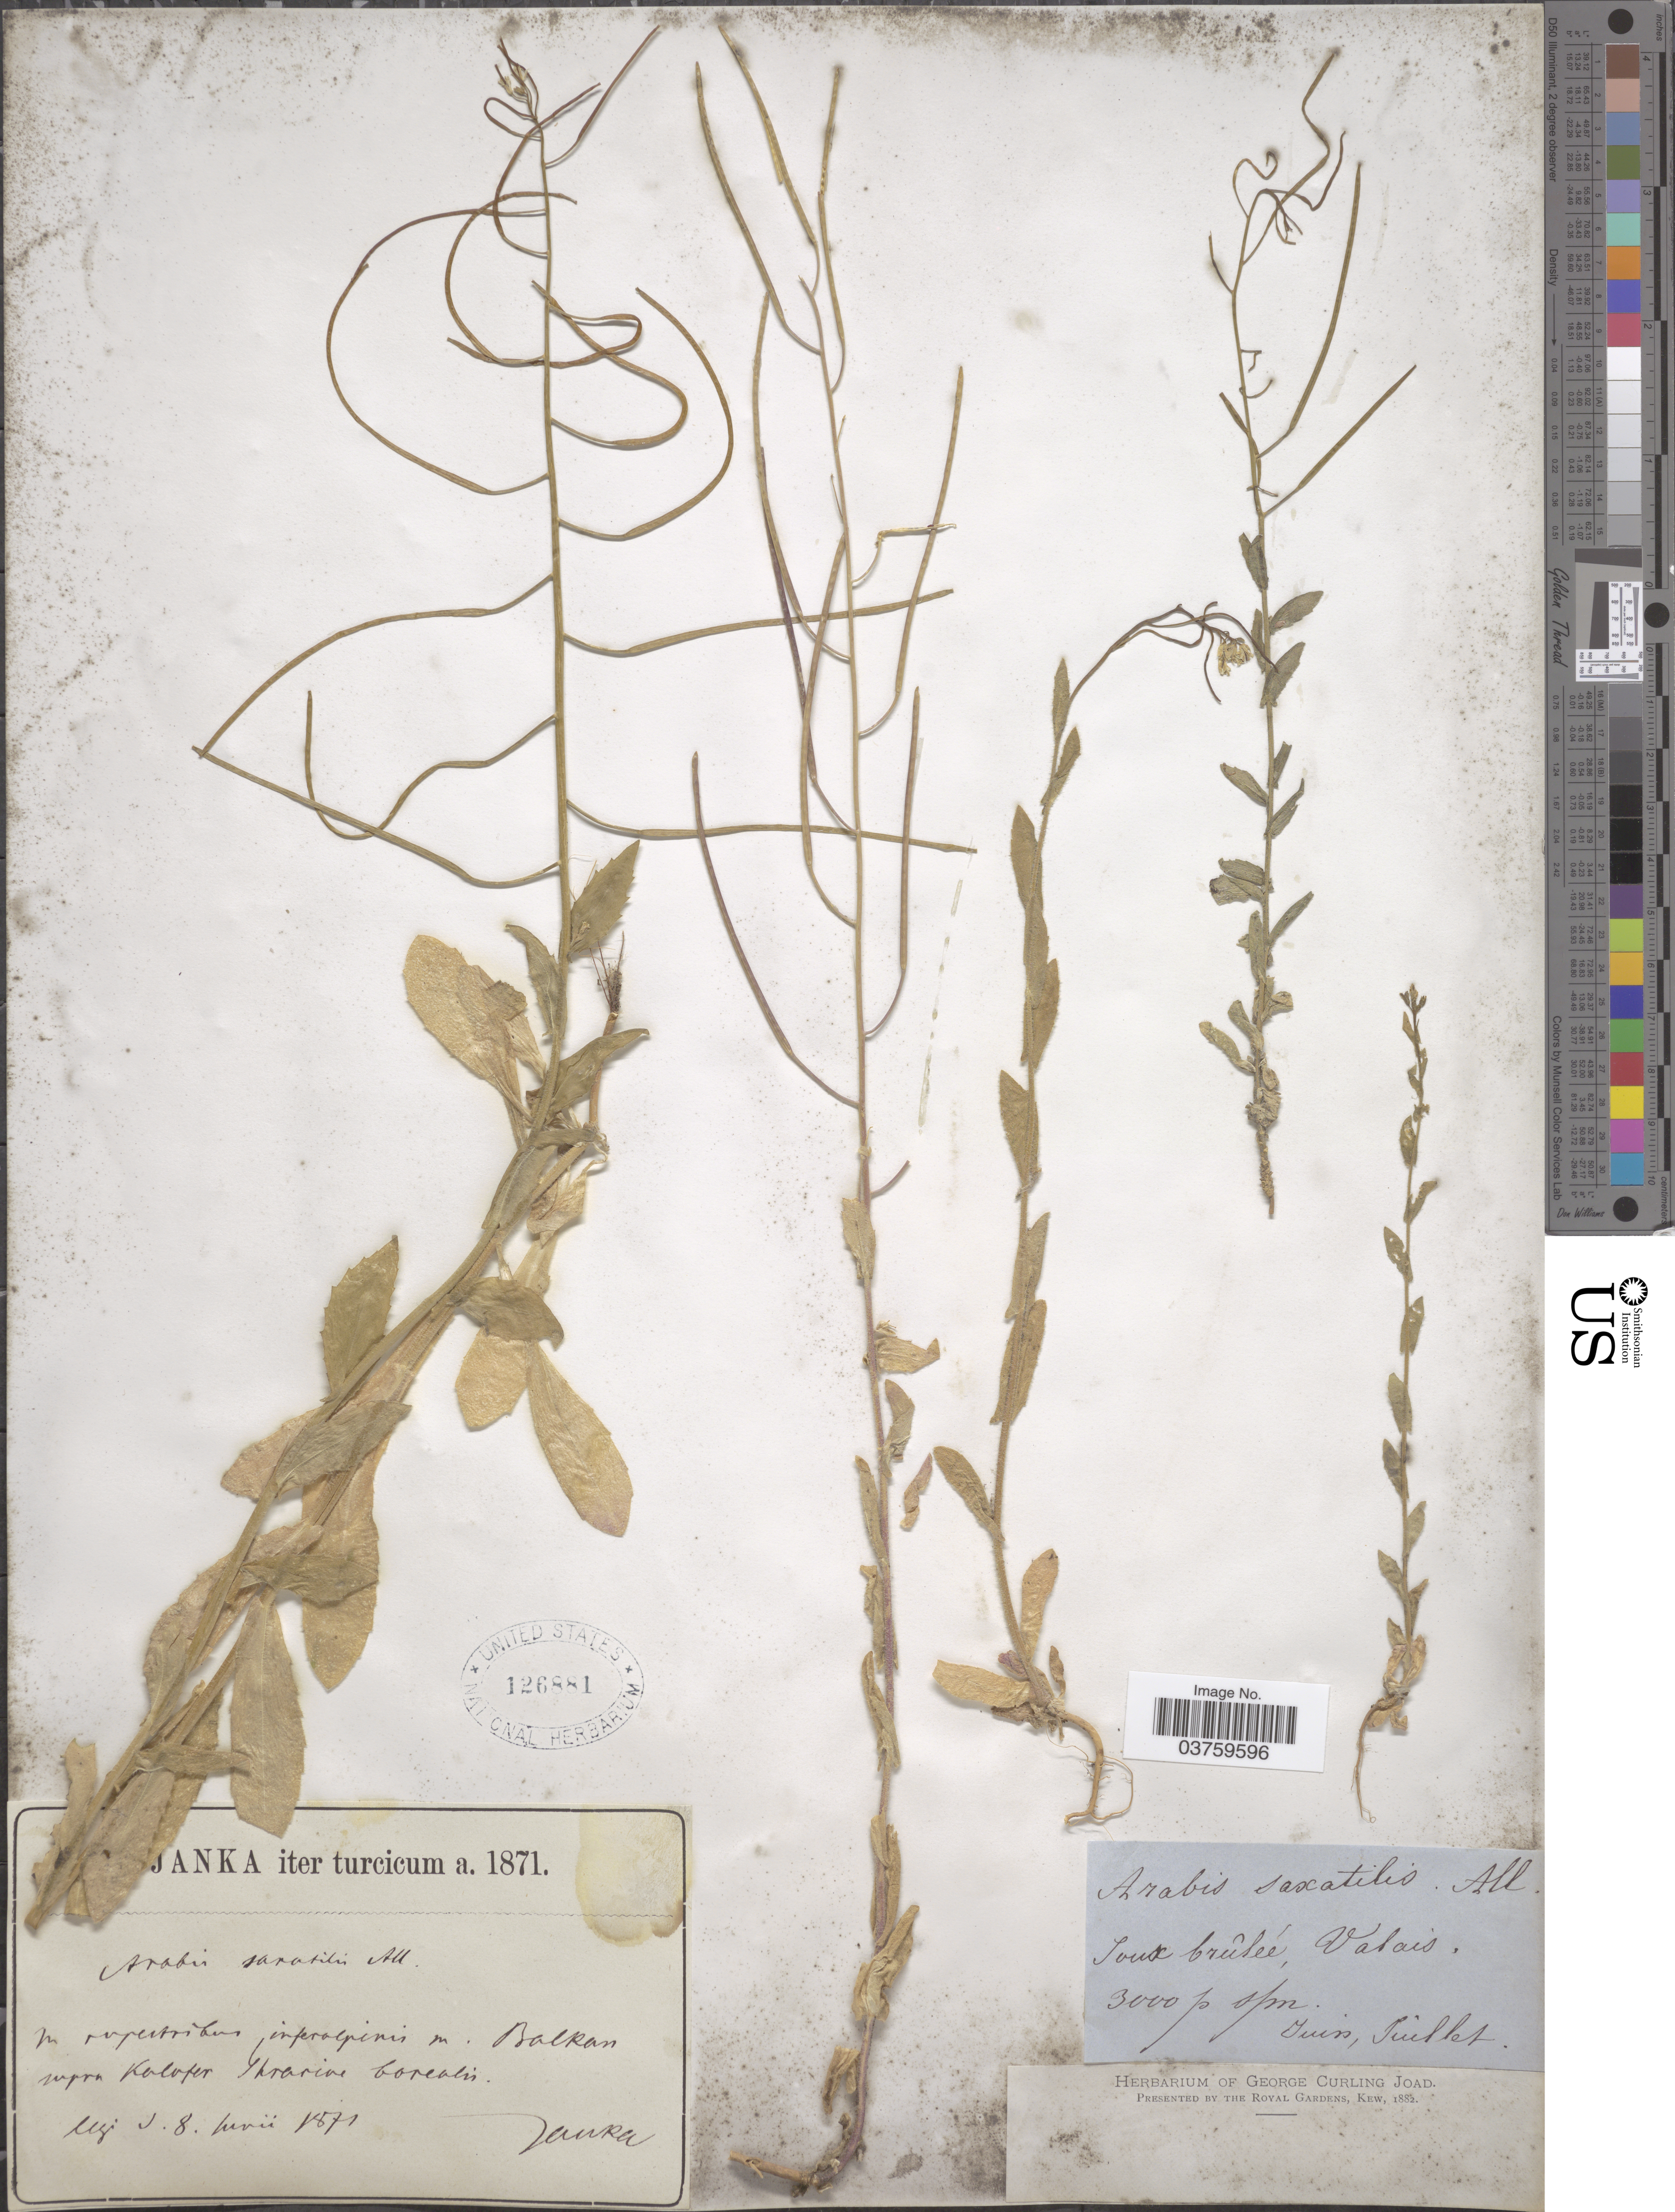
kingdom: Plantae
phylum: Tracheophyta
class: Magnoliopsida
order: Brassicales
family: Brassicaceae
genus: Arabis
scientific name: Arabis saxatilis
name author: All.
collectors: V. Janka von Bulcs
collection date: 1871-06-08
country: Bulgaria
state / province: Plovdiv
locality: Iter turcicum. In rupestribus interalpinis m. Balkan supra Kalofer Ukrarine borealis.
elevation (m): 3000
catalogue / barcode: US 126881